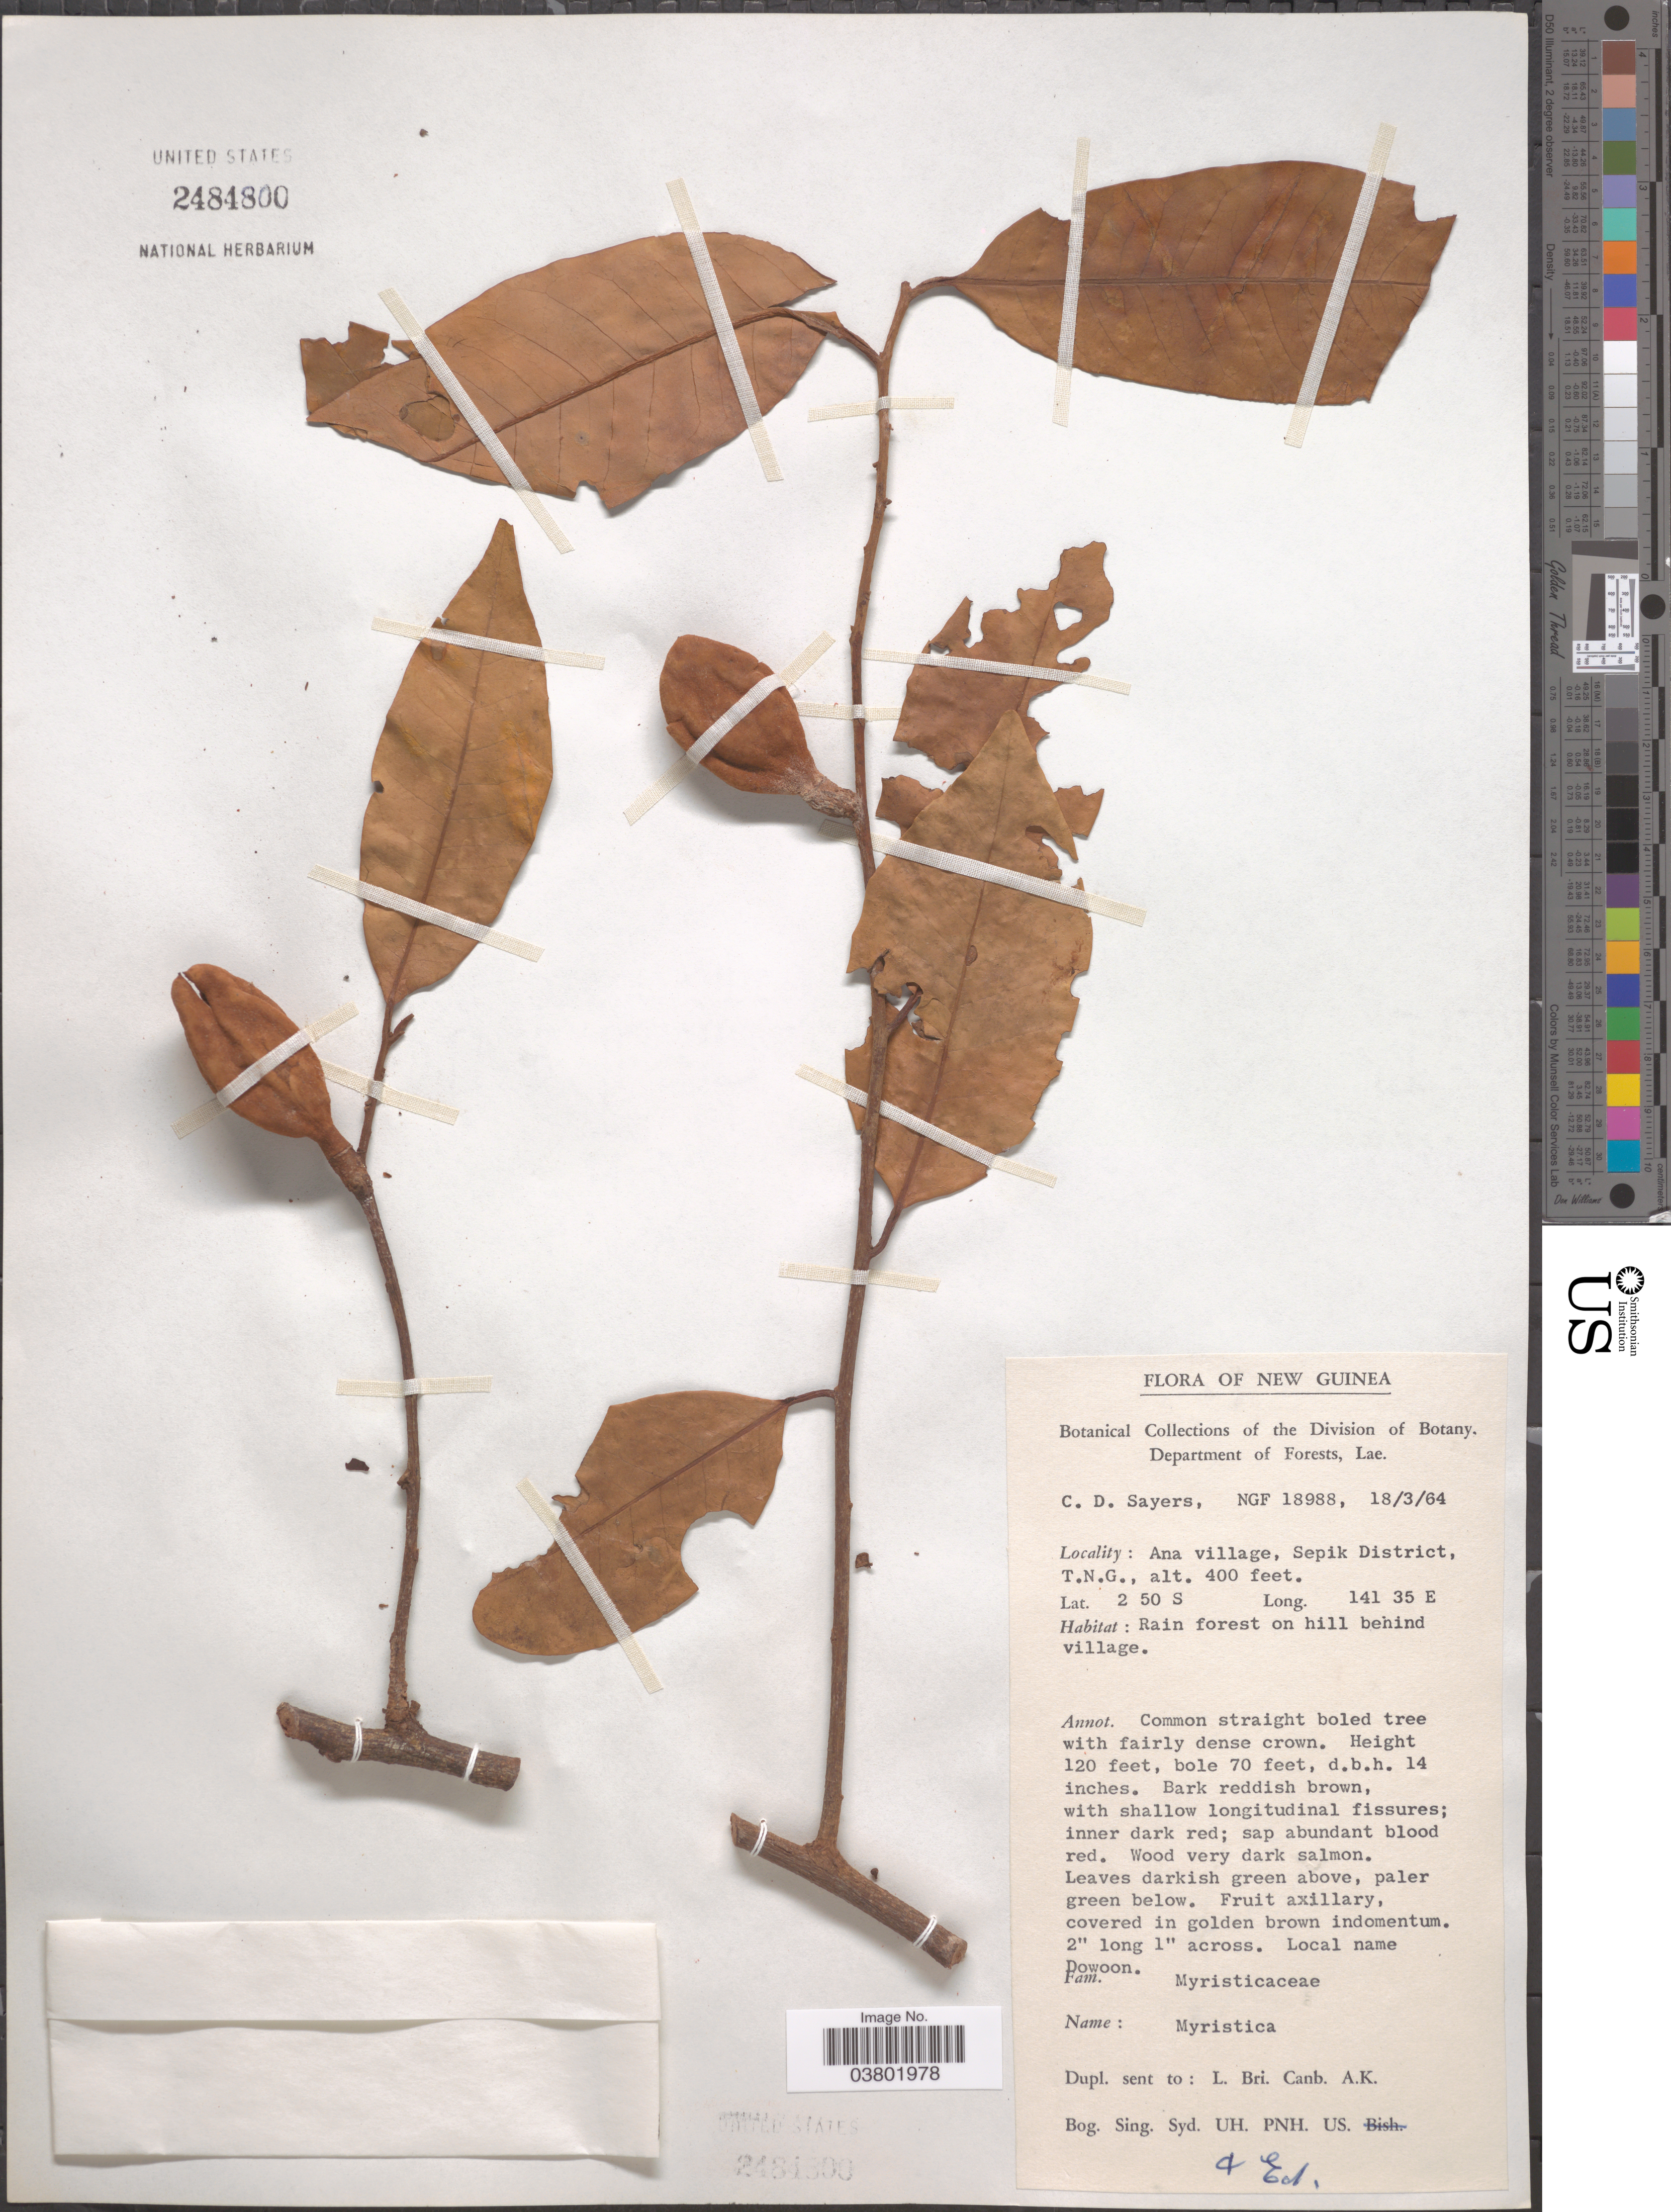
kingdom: Plantae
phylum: Tracheophyta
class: Magnoliopsida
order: Magnoliales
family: Myristicaceae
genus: Myristica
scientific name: Myristica sp.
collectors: C. Sayers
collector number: NGF 18988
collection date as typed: Transcribed d/m/y: 18/3/64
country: Papua New Guinea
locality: New Guinea. Ana village, Sepik District, T.N.G.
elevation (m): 122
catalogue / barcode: US 2484800